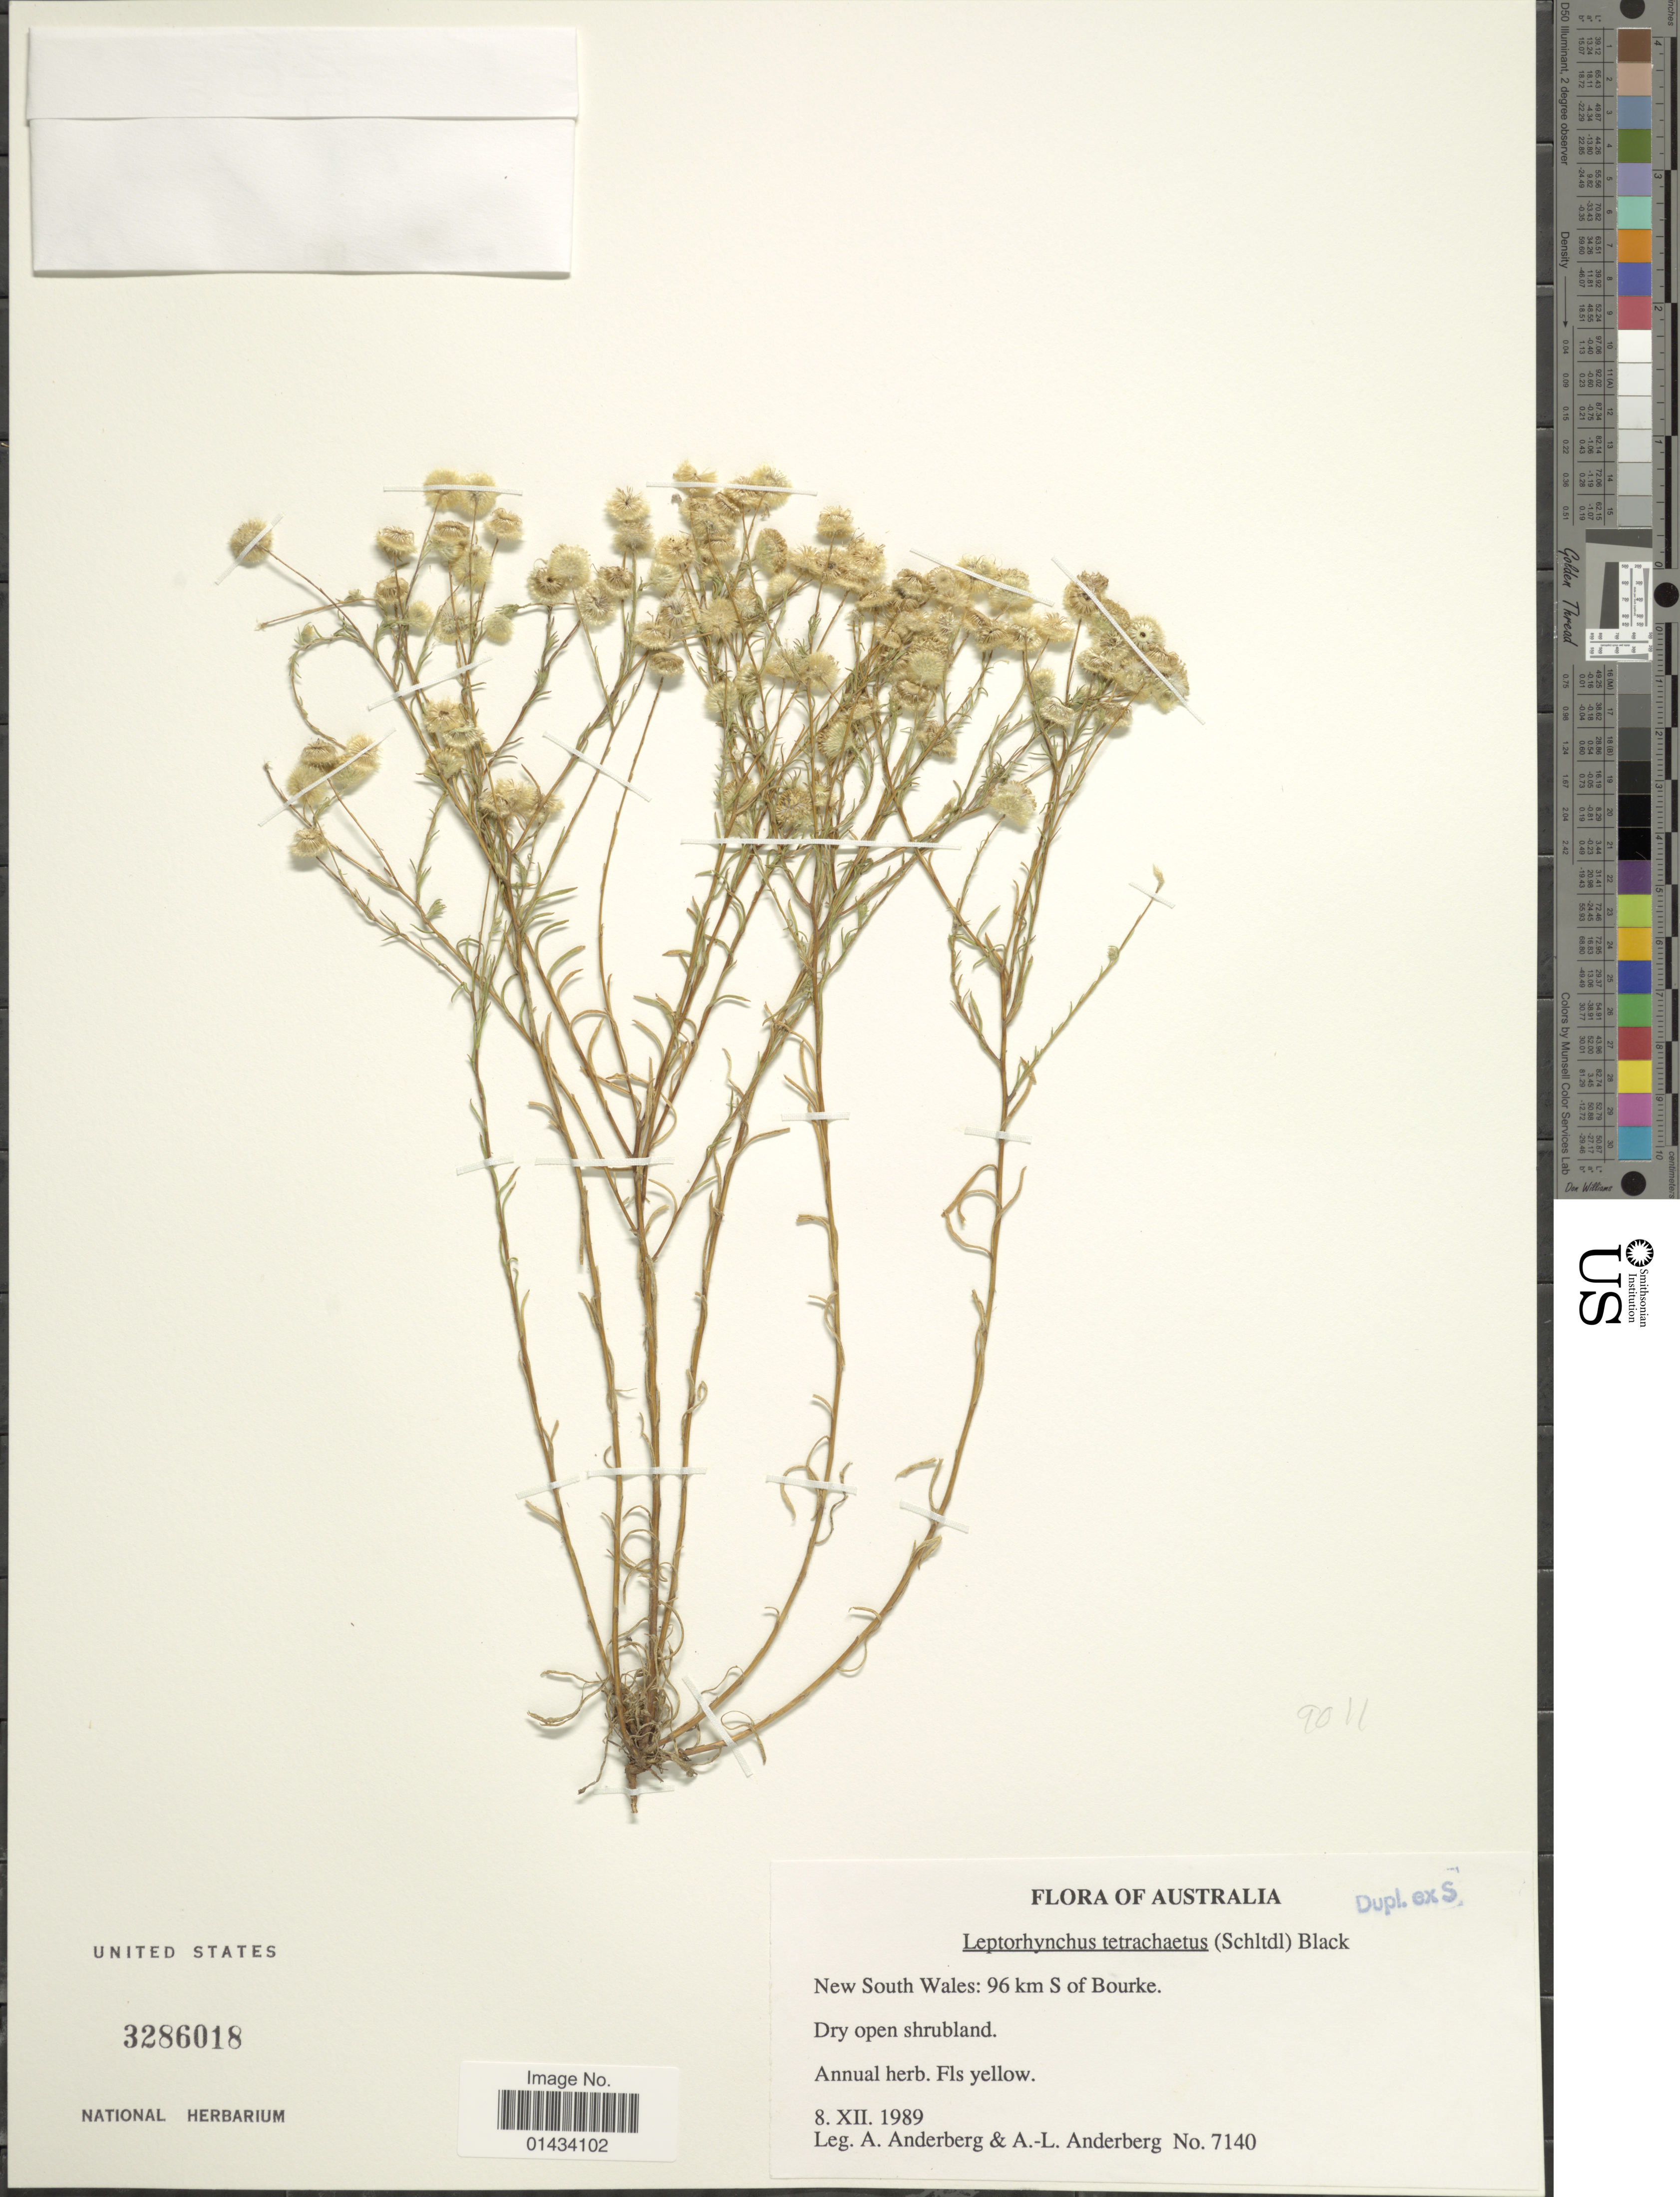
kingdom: Plantae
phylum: Tracheophyta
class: Magnoliopsida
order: Asterales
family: Asteraceae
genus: Leptorhynchos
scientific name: Leptorhynchos tetrachaetus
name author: (Schltdl.) J.M. Black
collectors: A. A. Anderberg & A. Anderberg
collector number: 7140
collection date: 1989-12-08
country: Australia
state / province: New South Wales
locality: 96 km S of Bourke, dry open shrubland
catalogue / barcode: US 3286018